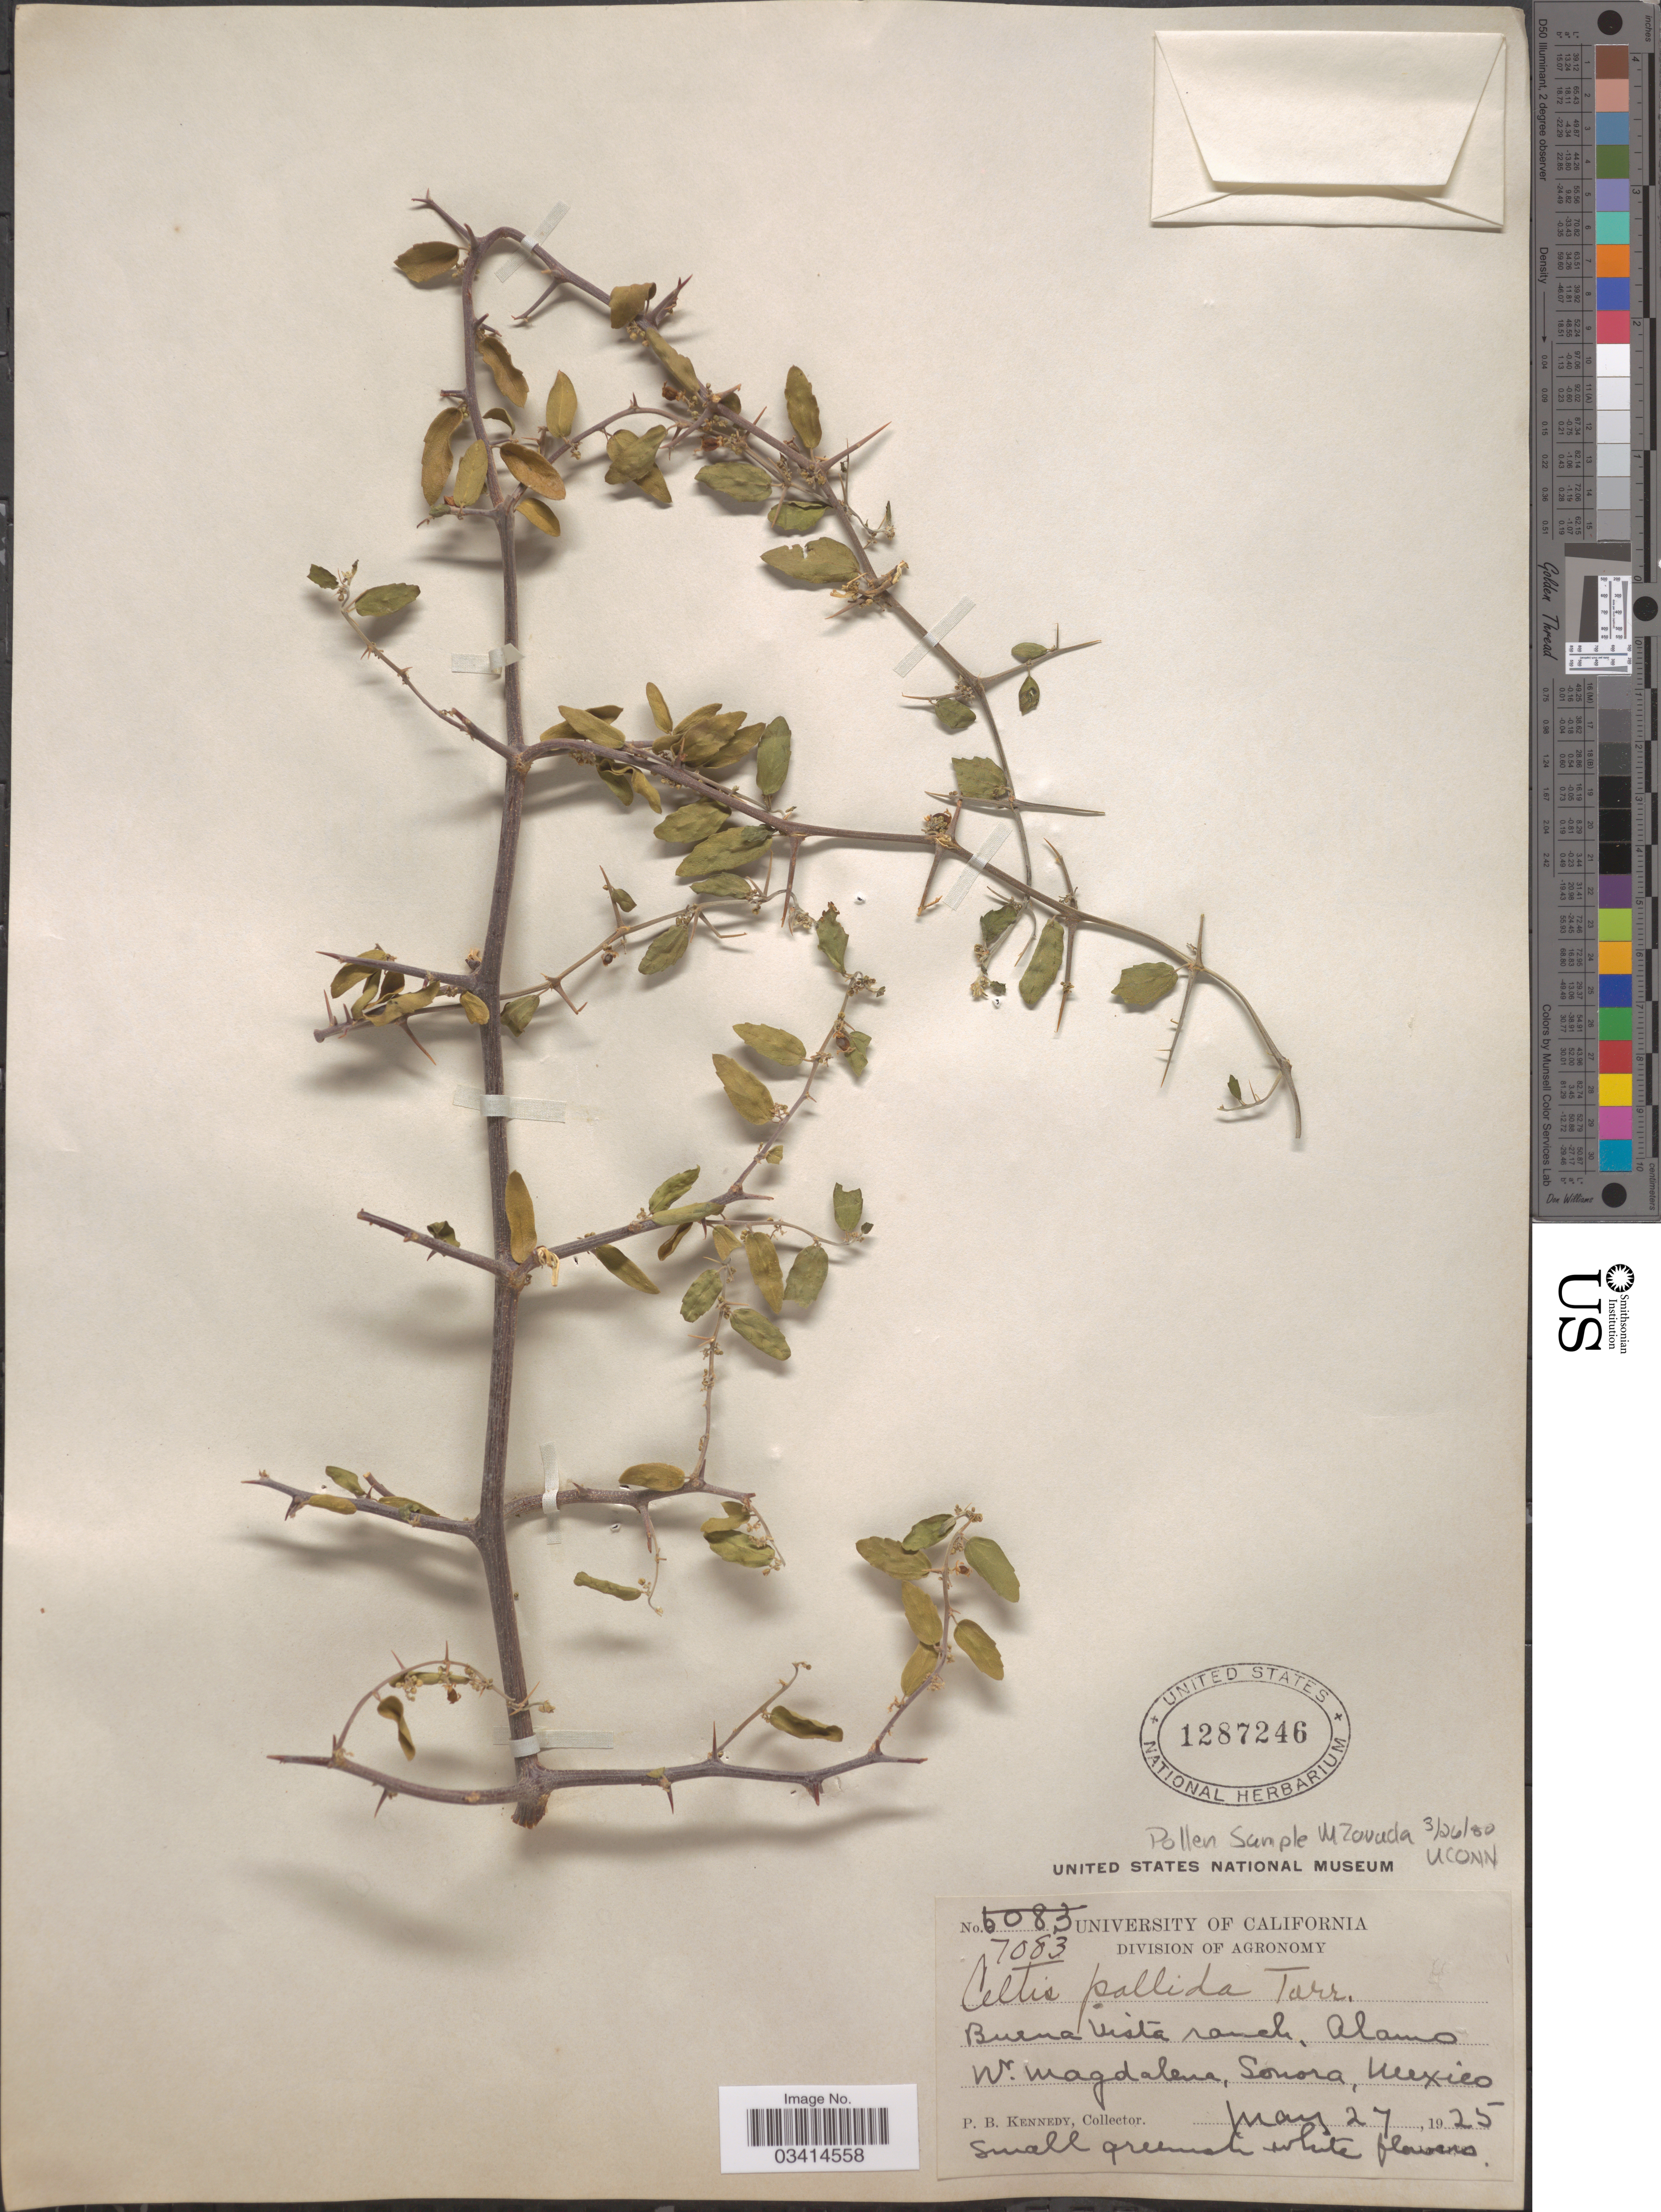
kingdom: Plantae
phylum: Tracheophyta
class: Magnoliopsida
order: Rosales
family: Cannabaceae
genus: Celtis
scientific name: Celtis pallida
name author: Torr. in Emory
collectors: P. B. Kennedy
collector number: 7083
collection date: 1925-05-27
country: Mexico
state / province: Sonora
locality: Buena Vista ranch, Alamo nr. Magdalena.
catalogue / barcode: US 1287246